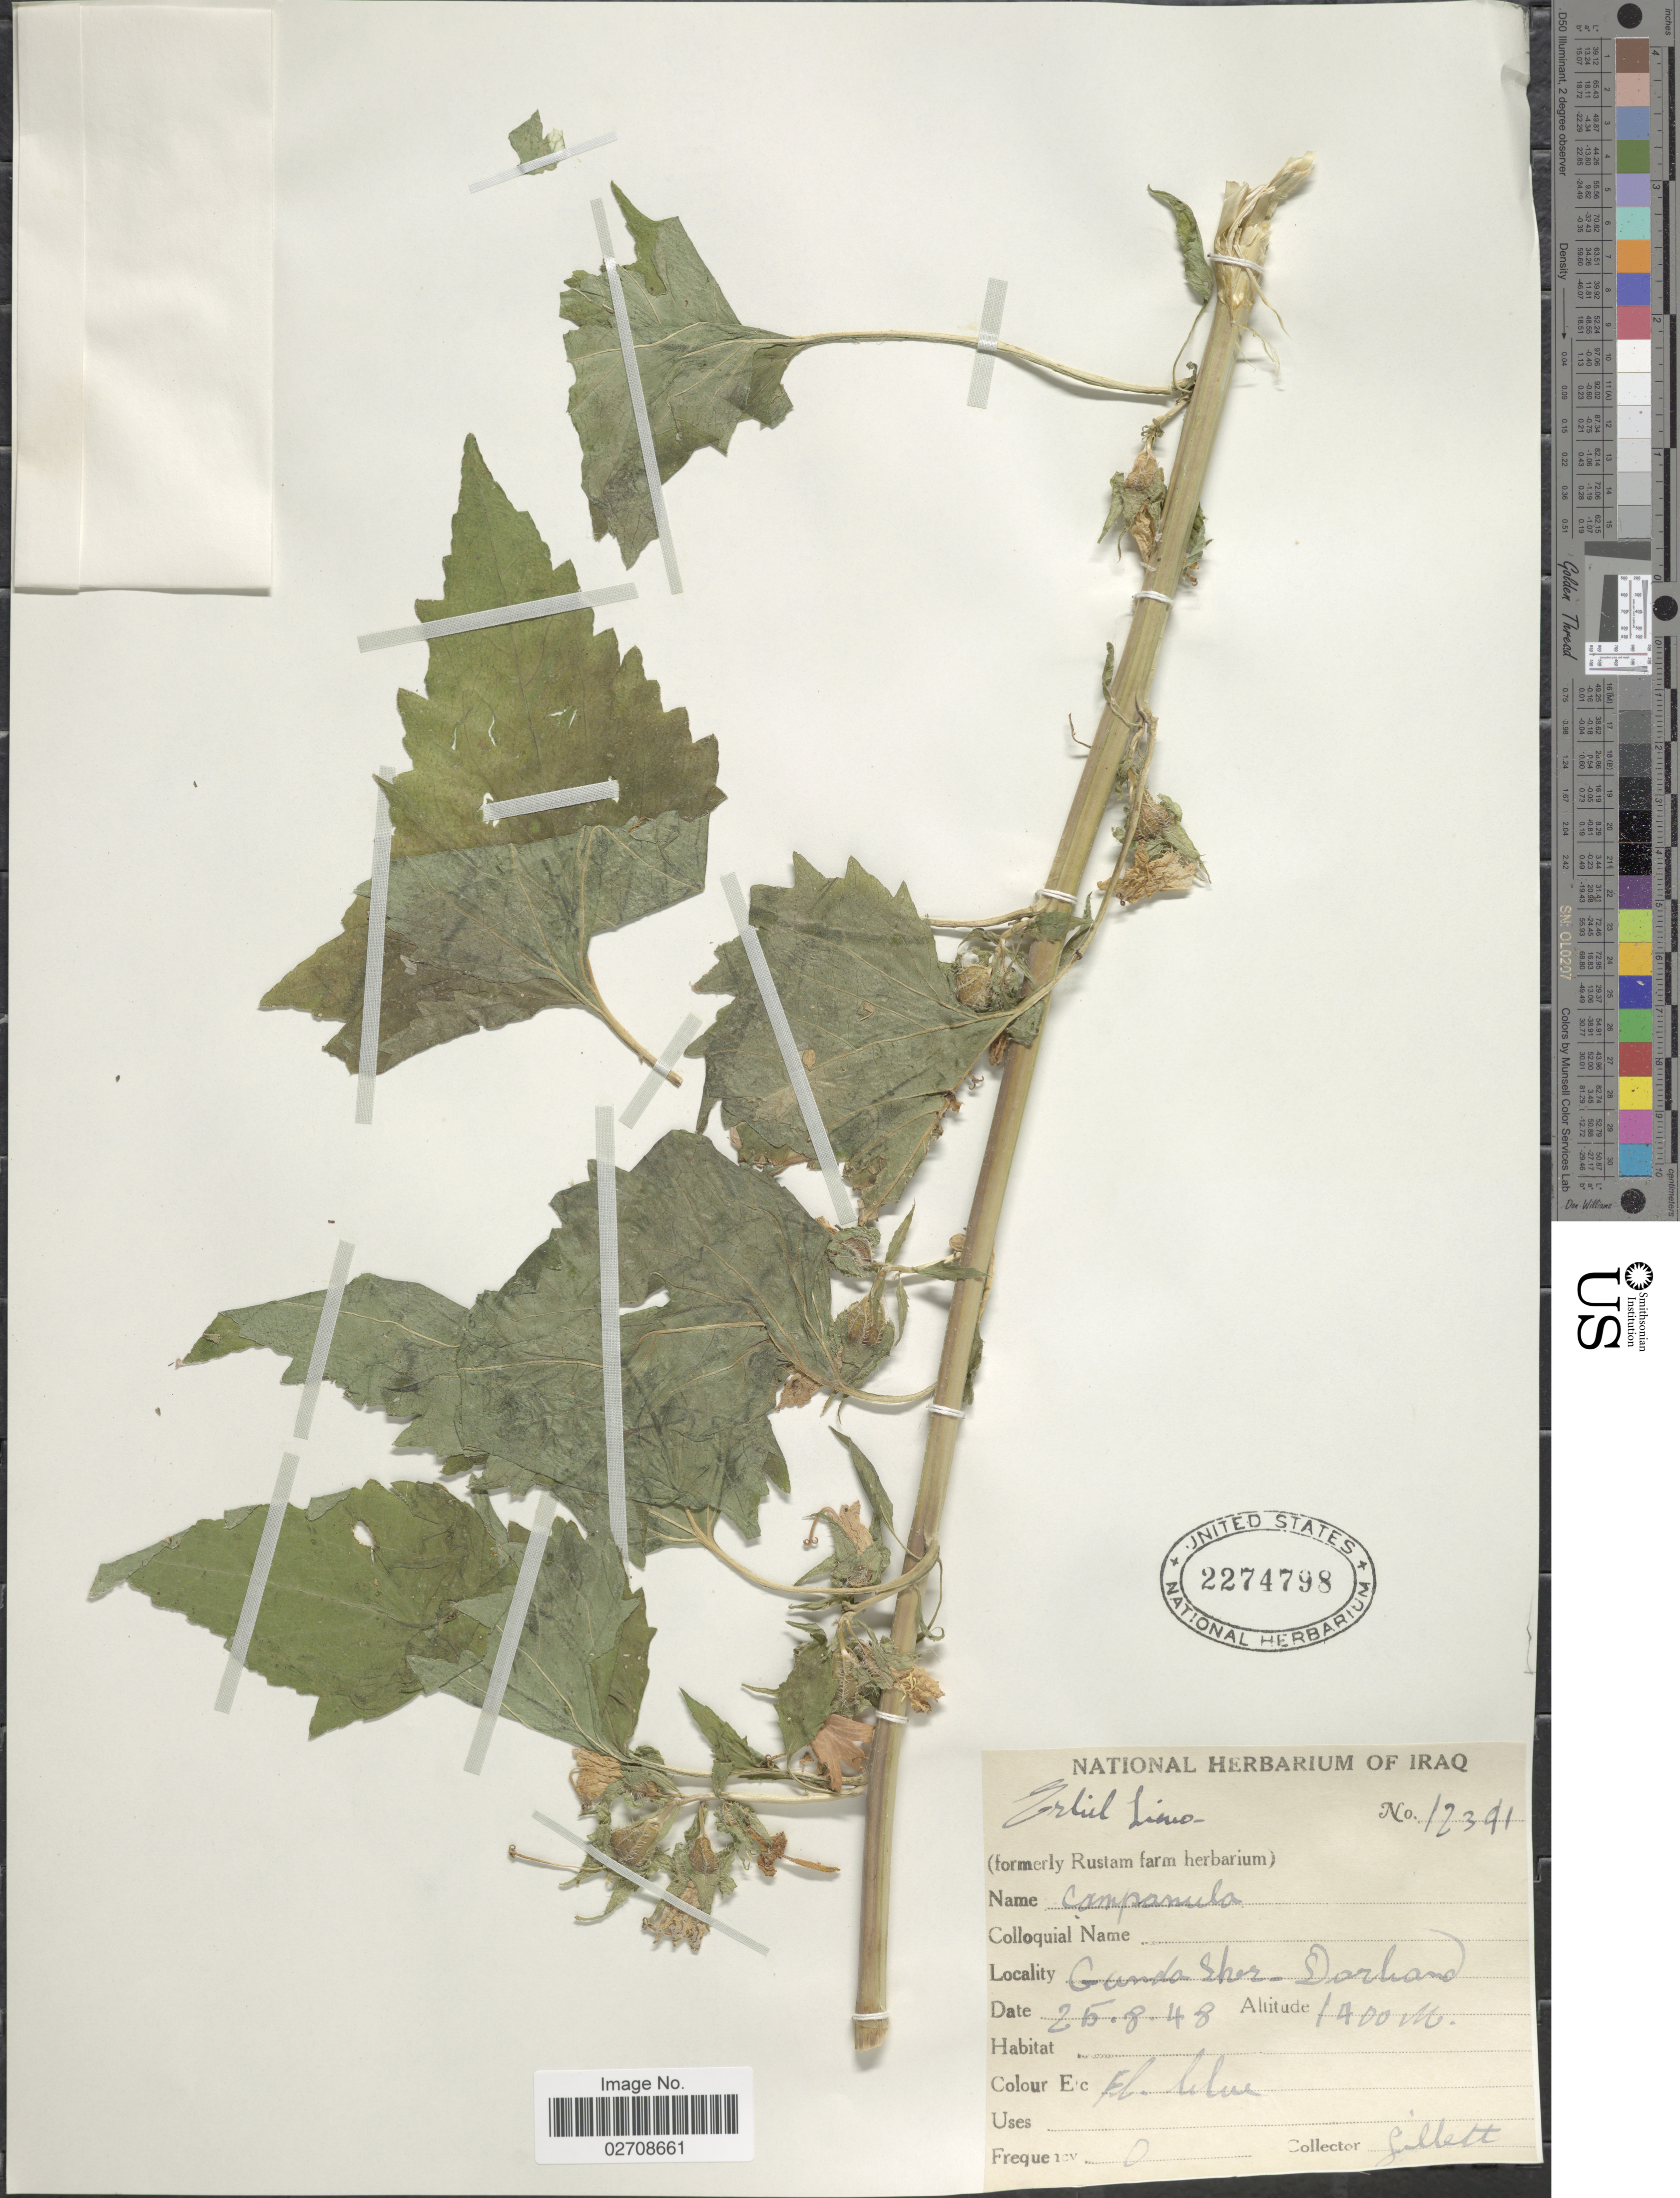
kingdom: Plantae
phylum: Tracheophyta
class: Magnoliopsida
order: Asterales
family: Campanulaceae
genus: Campanula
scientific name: Campanula sp.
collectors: Gillett, --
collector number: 12391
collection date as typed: Transcribed d/m/y: 25/8/48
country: Iraq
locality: Gunda Sher-Darhand, Erbil Liwa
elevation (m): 1400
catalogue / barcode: US 2274798